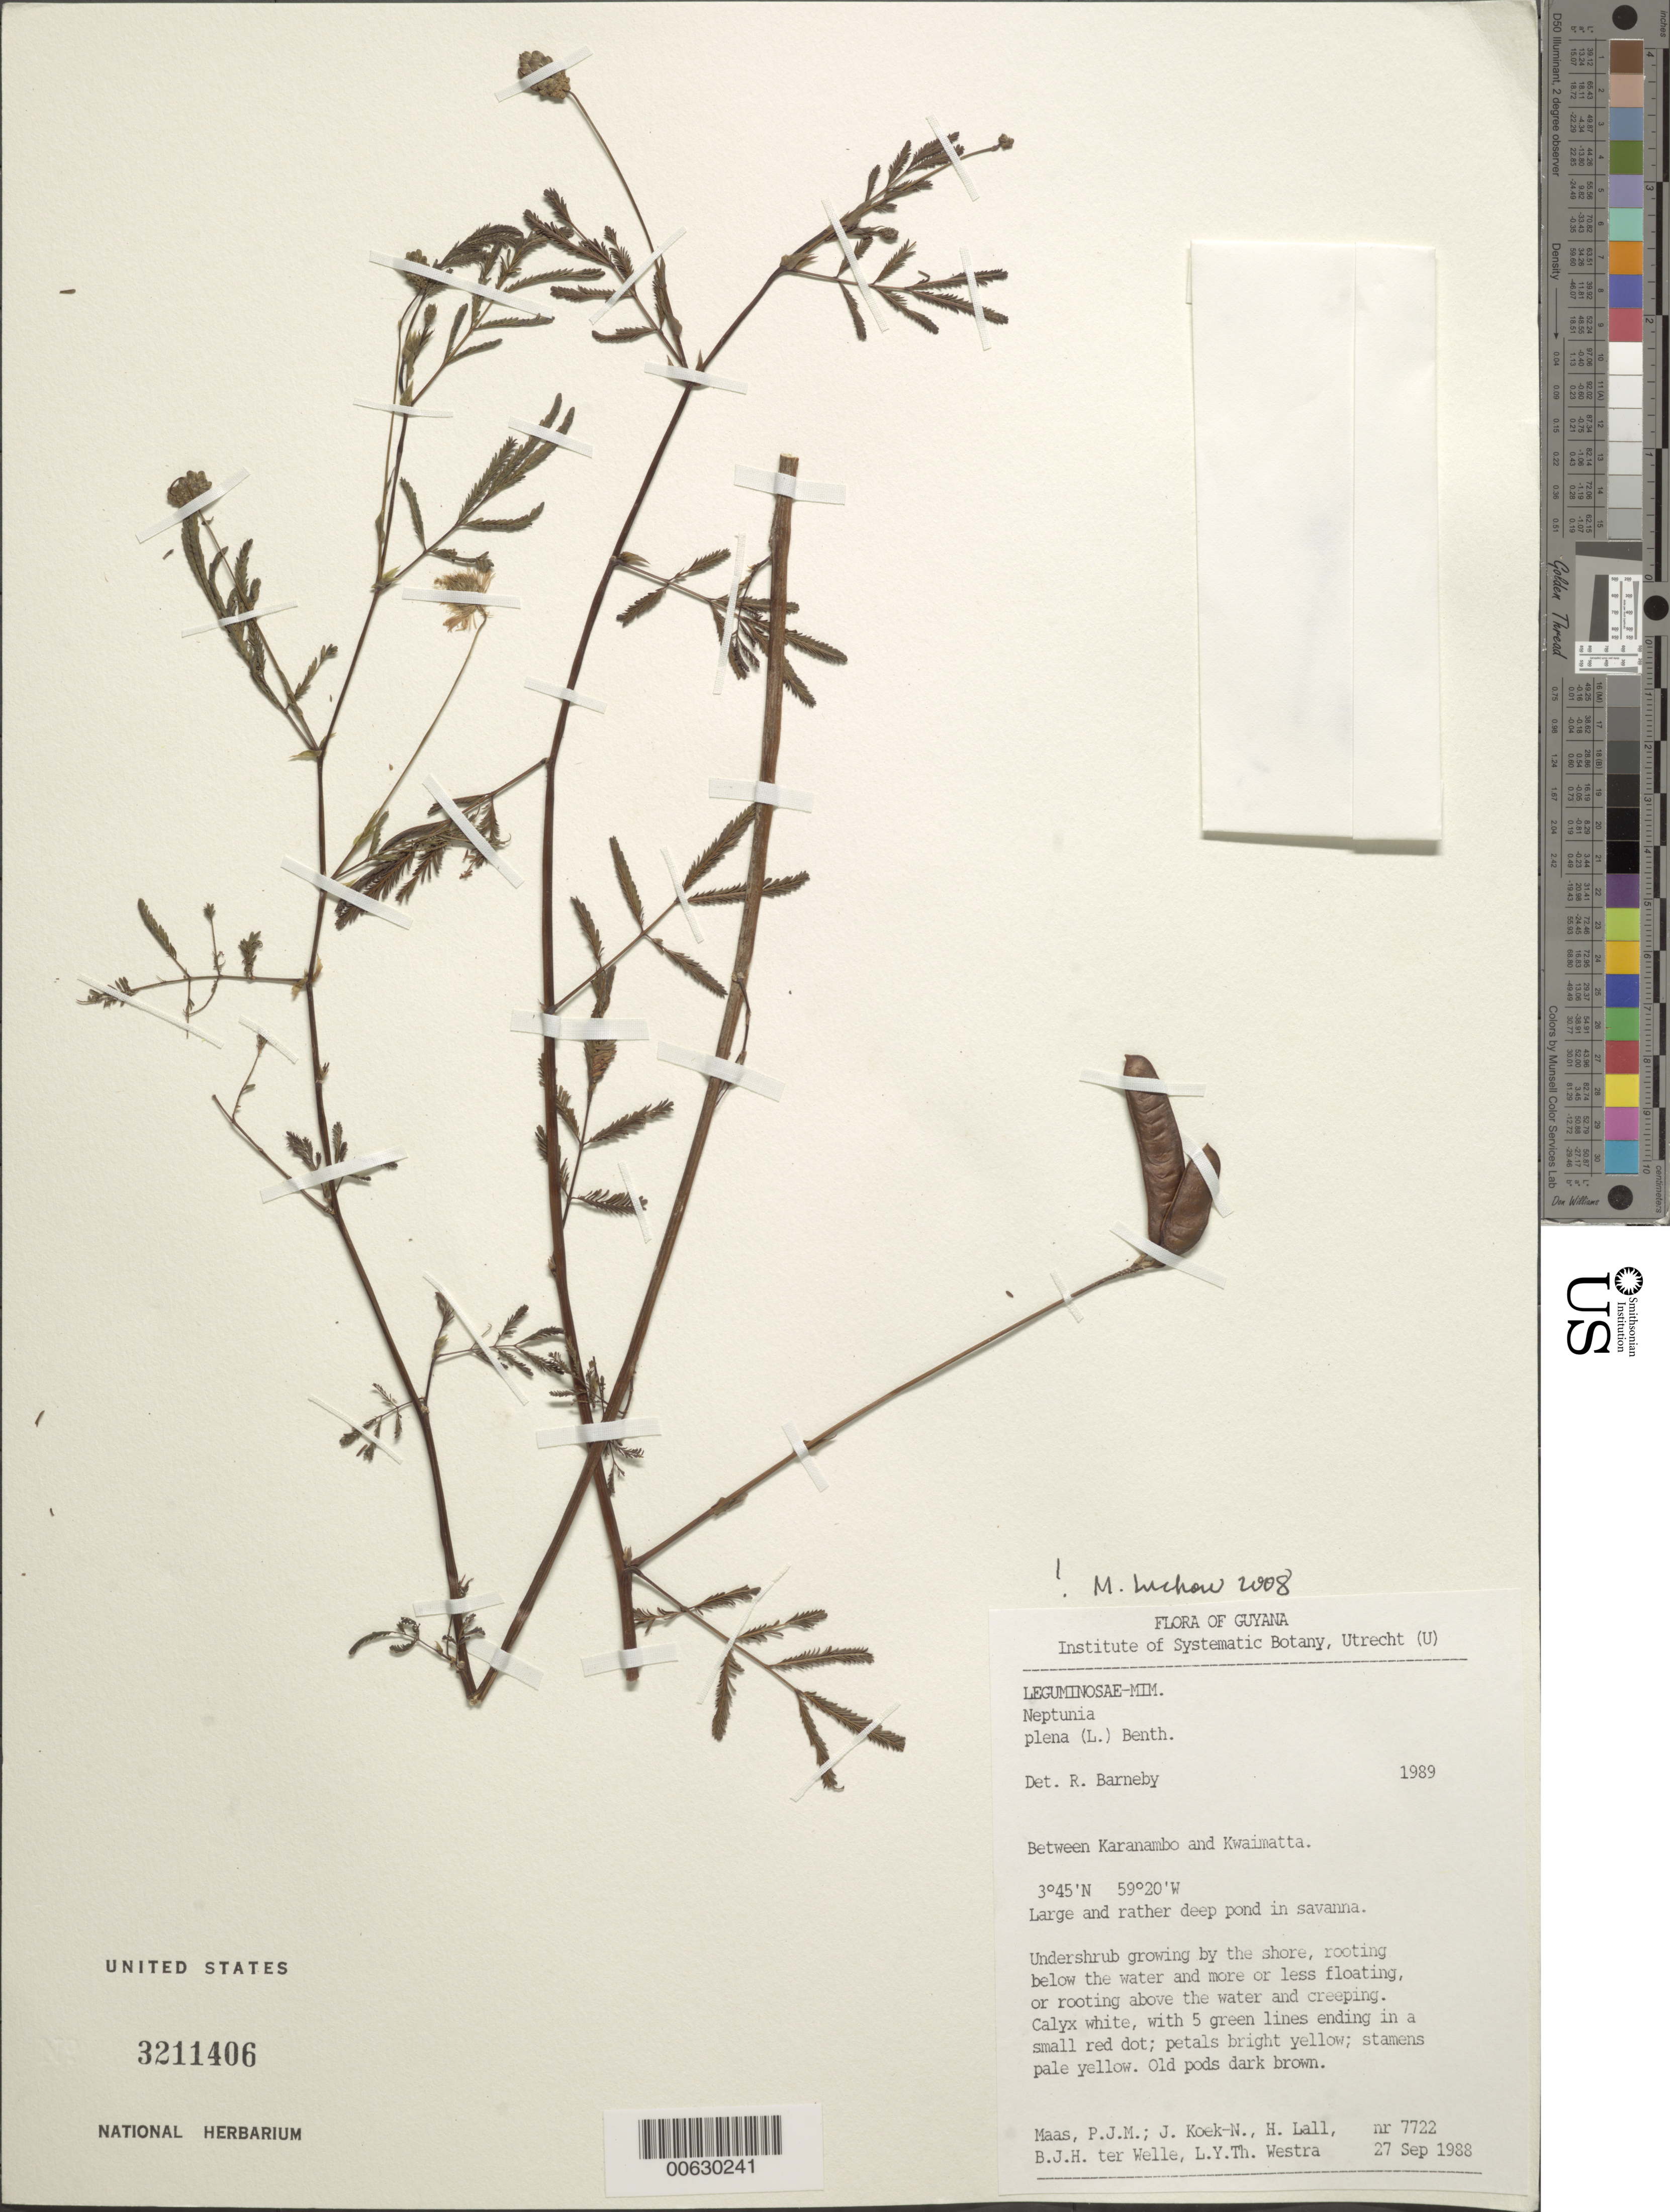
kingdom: Plantae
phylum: Tracheophyta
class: Magnoliopsida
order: Fabales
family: Fabaceae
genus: Neptunia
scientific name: Neptunia plena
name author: (L.) Benth.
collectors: P. Maas, J. Koek-Noorman, H. Lall, B. ter Welle & L. Y. T. Westra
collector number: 7722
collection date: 1988-09-27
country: Guyana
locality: Between Karanambo and Kwaimatta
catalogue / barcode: US 3211406